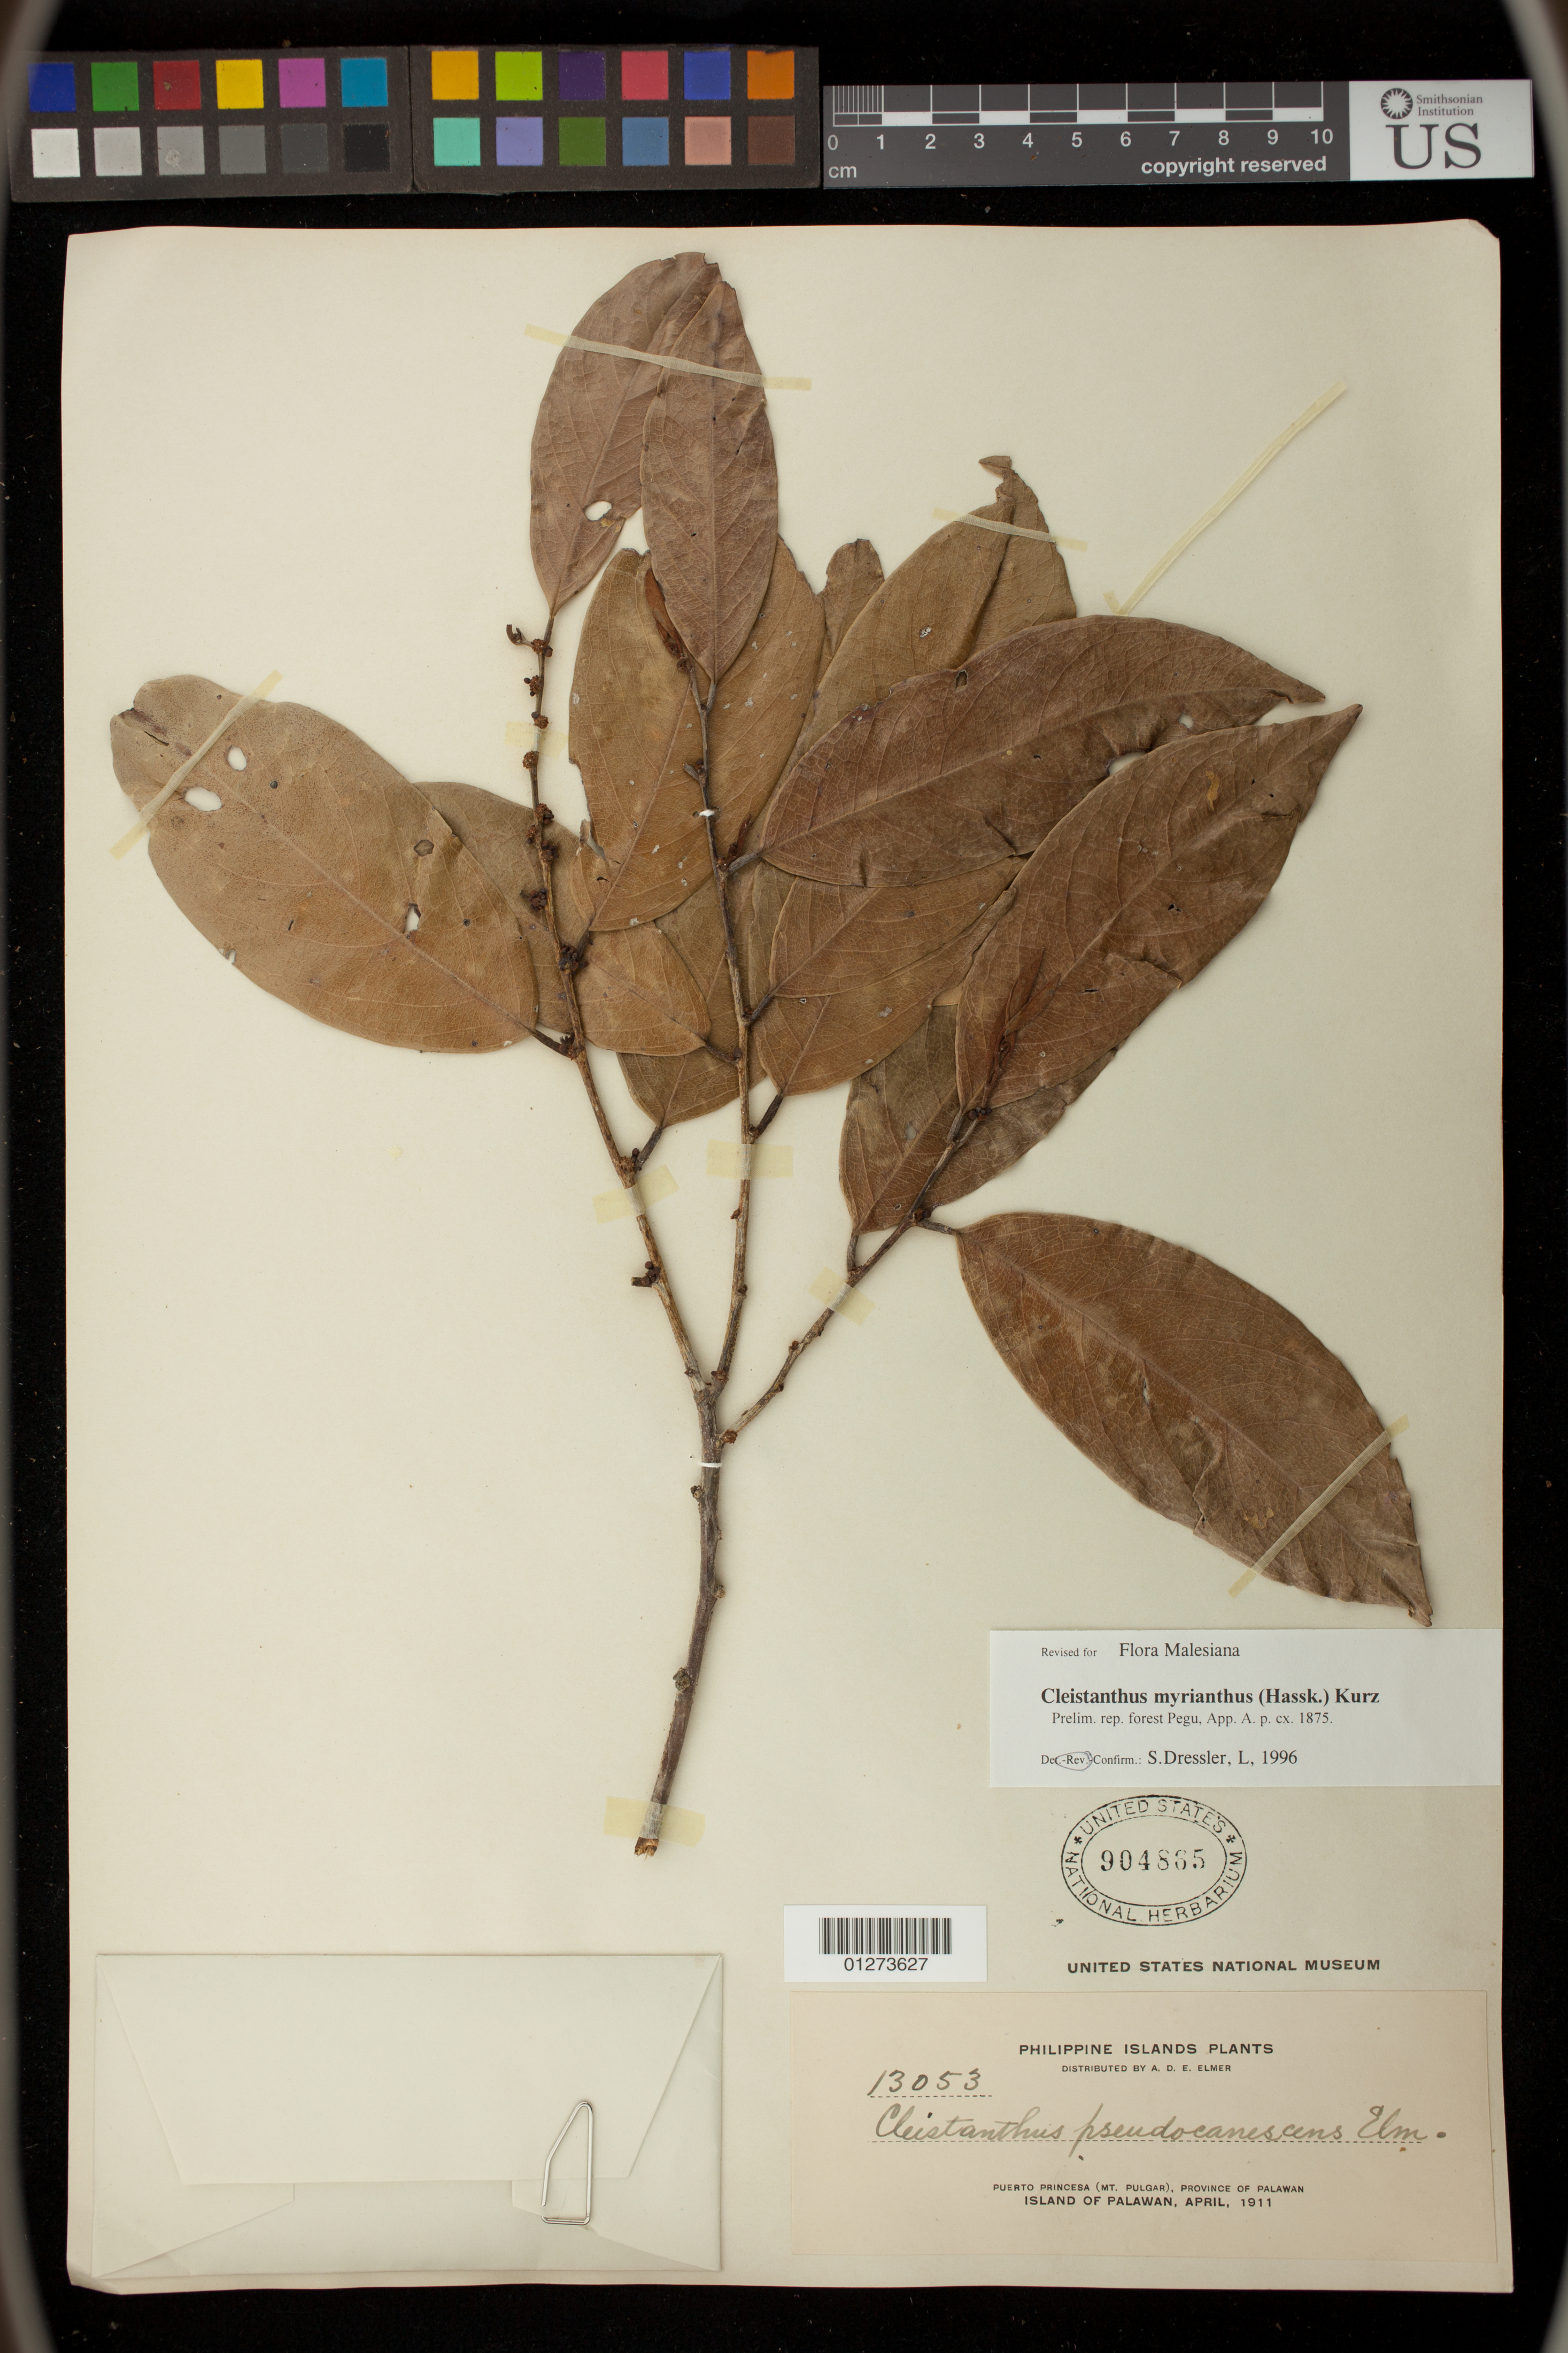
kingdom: Plantae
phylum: Tracheophyta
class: Magnoliopsida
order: Malpighiales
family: Phyllanthaceae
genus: Cleistanthus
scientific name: Cleistanthus myrianthus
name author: (Hassk.) Kurz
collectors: A. D. E. Elmer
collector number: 13053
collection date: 1911-04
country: Philippines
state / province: Mimaropa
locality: Puerto Princesa (Mt. Pulgar), Province of Palawan, Island of Palawan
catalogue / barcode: US 904865